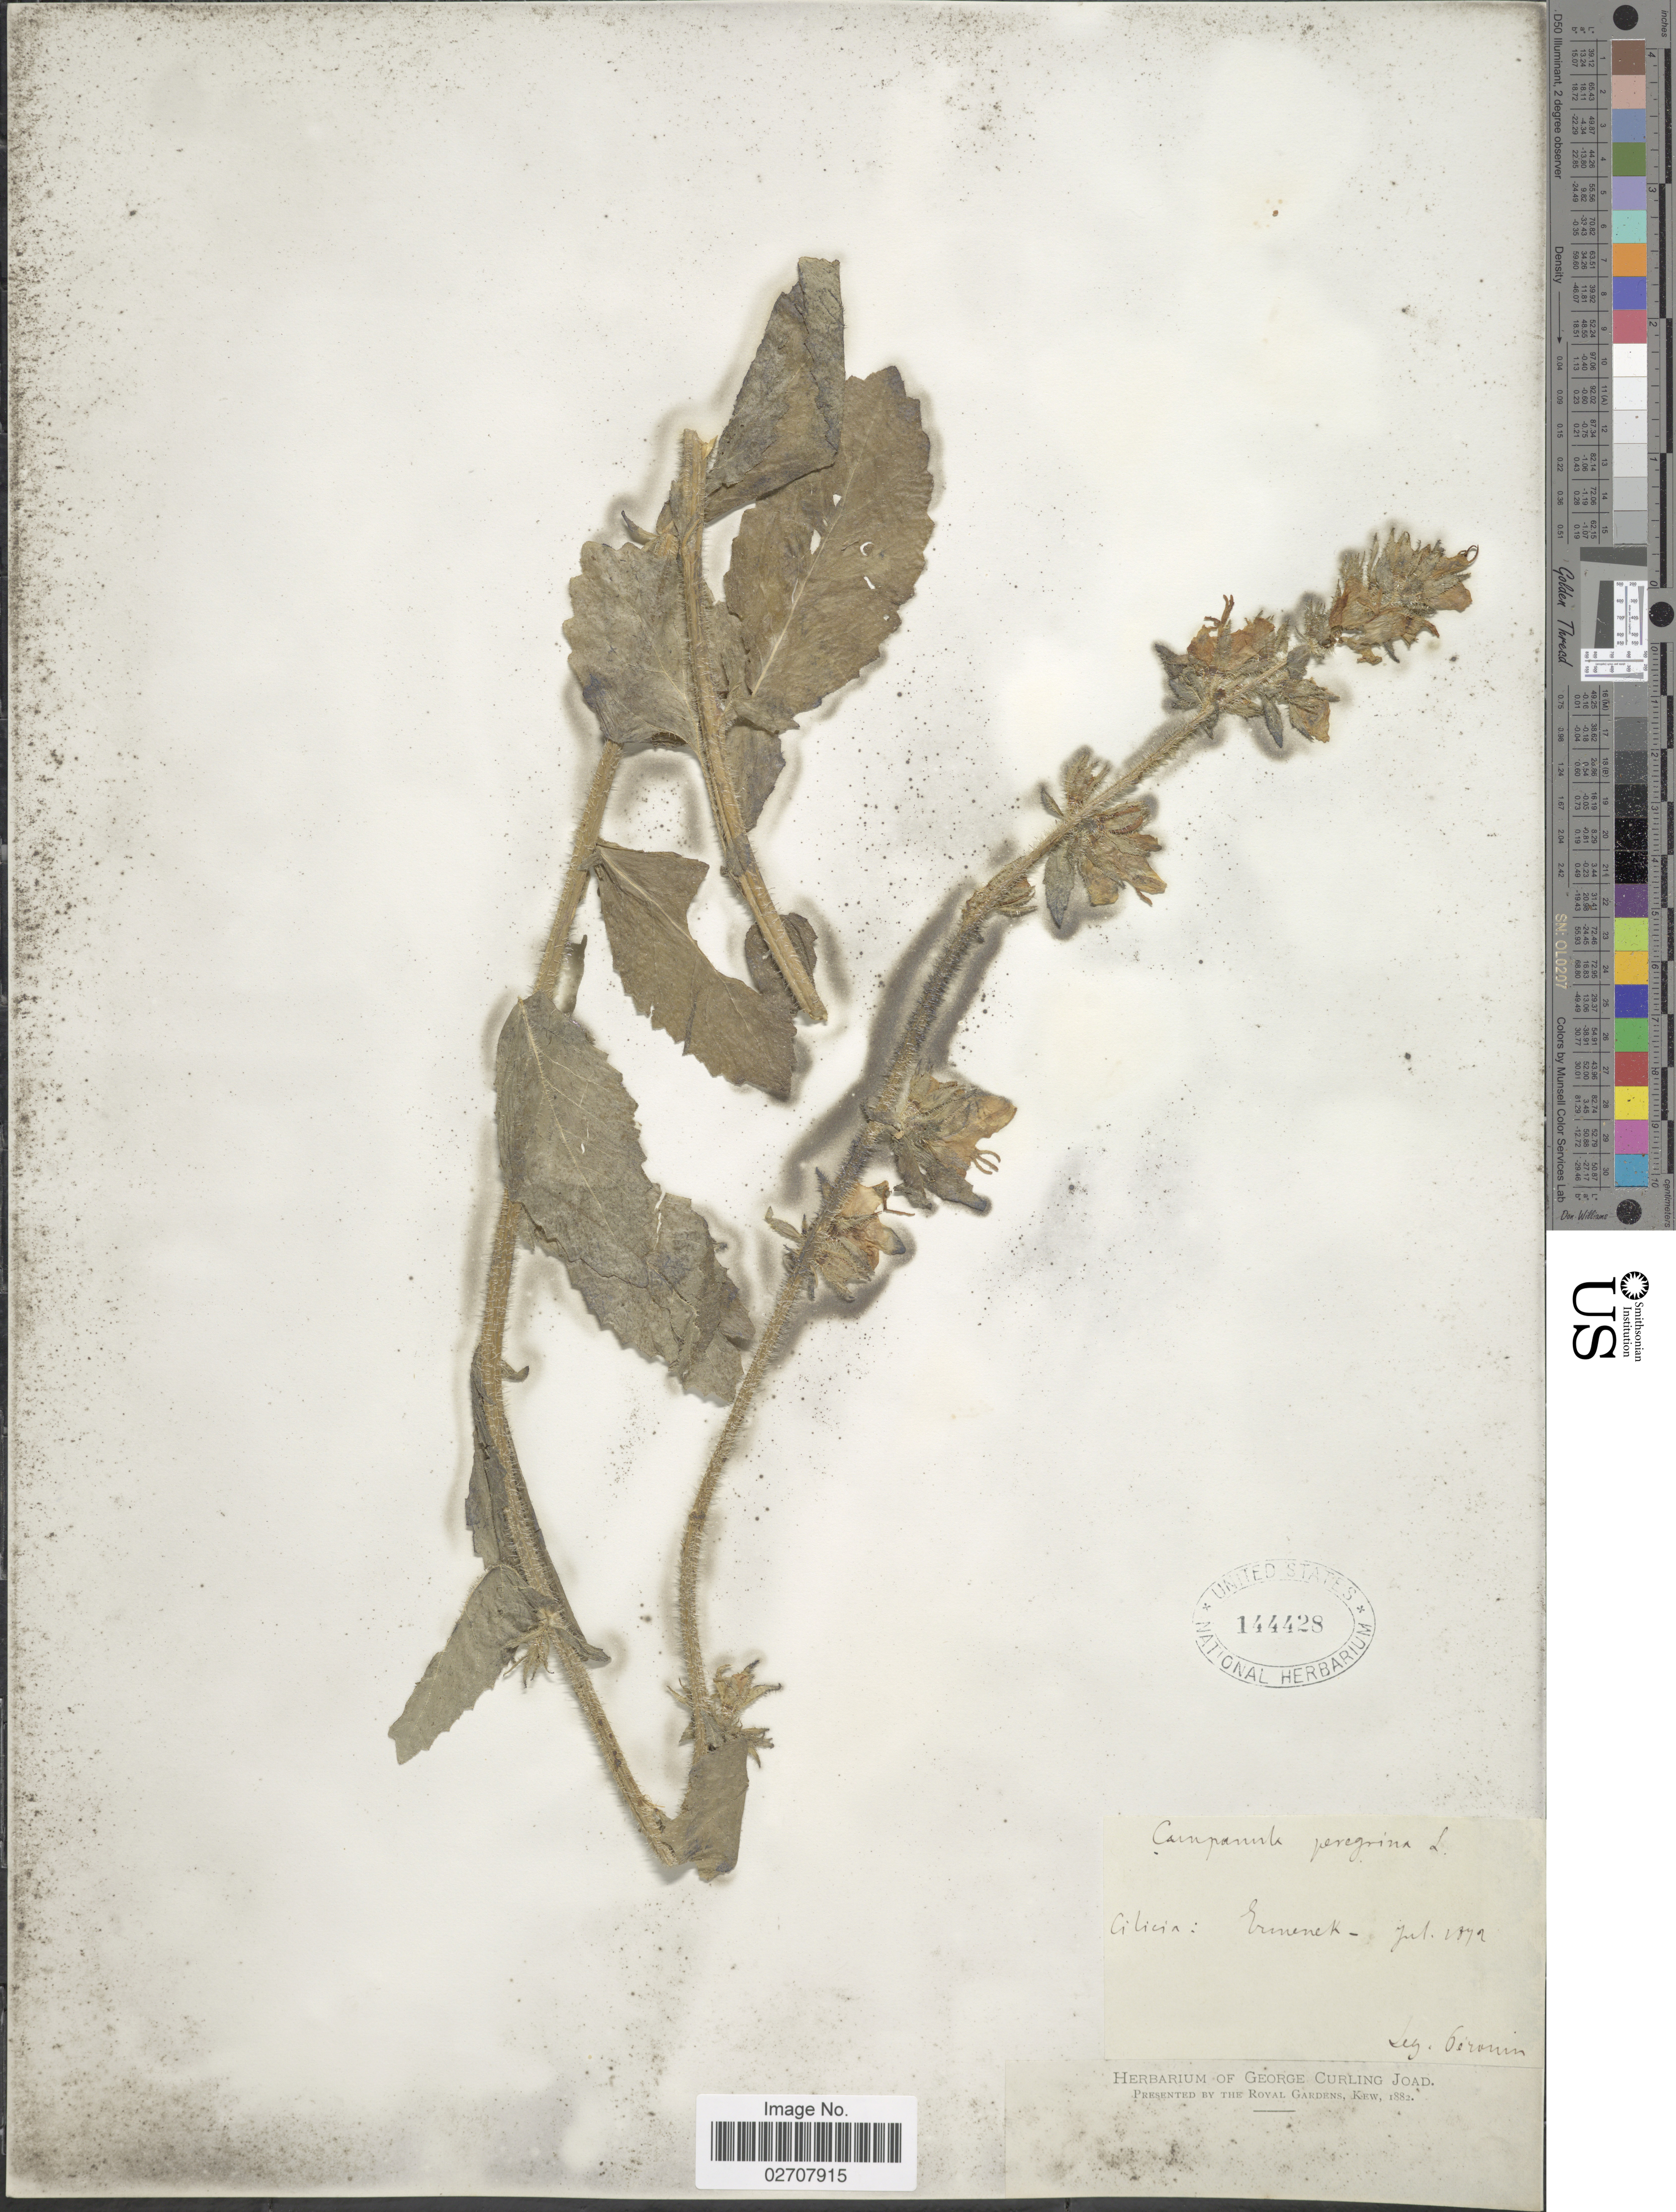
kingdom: Plantae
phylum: Tracheophyta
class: Magnoliopsida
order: Asterales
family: Campanulaceae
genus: Campanula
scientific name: Campanula peregrina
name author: L.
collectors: Peronin, --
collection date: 1872-07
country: Turkey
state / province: Karaman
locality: Cilicia: Ermenek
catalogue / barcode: US 144428